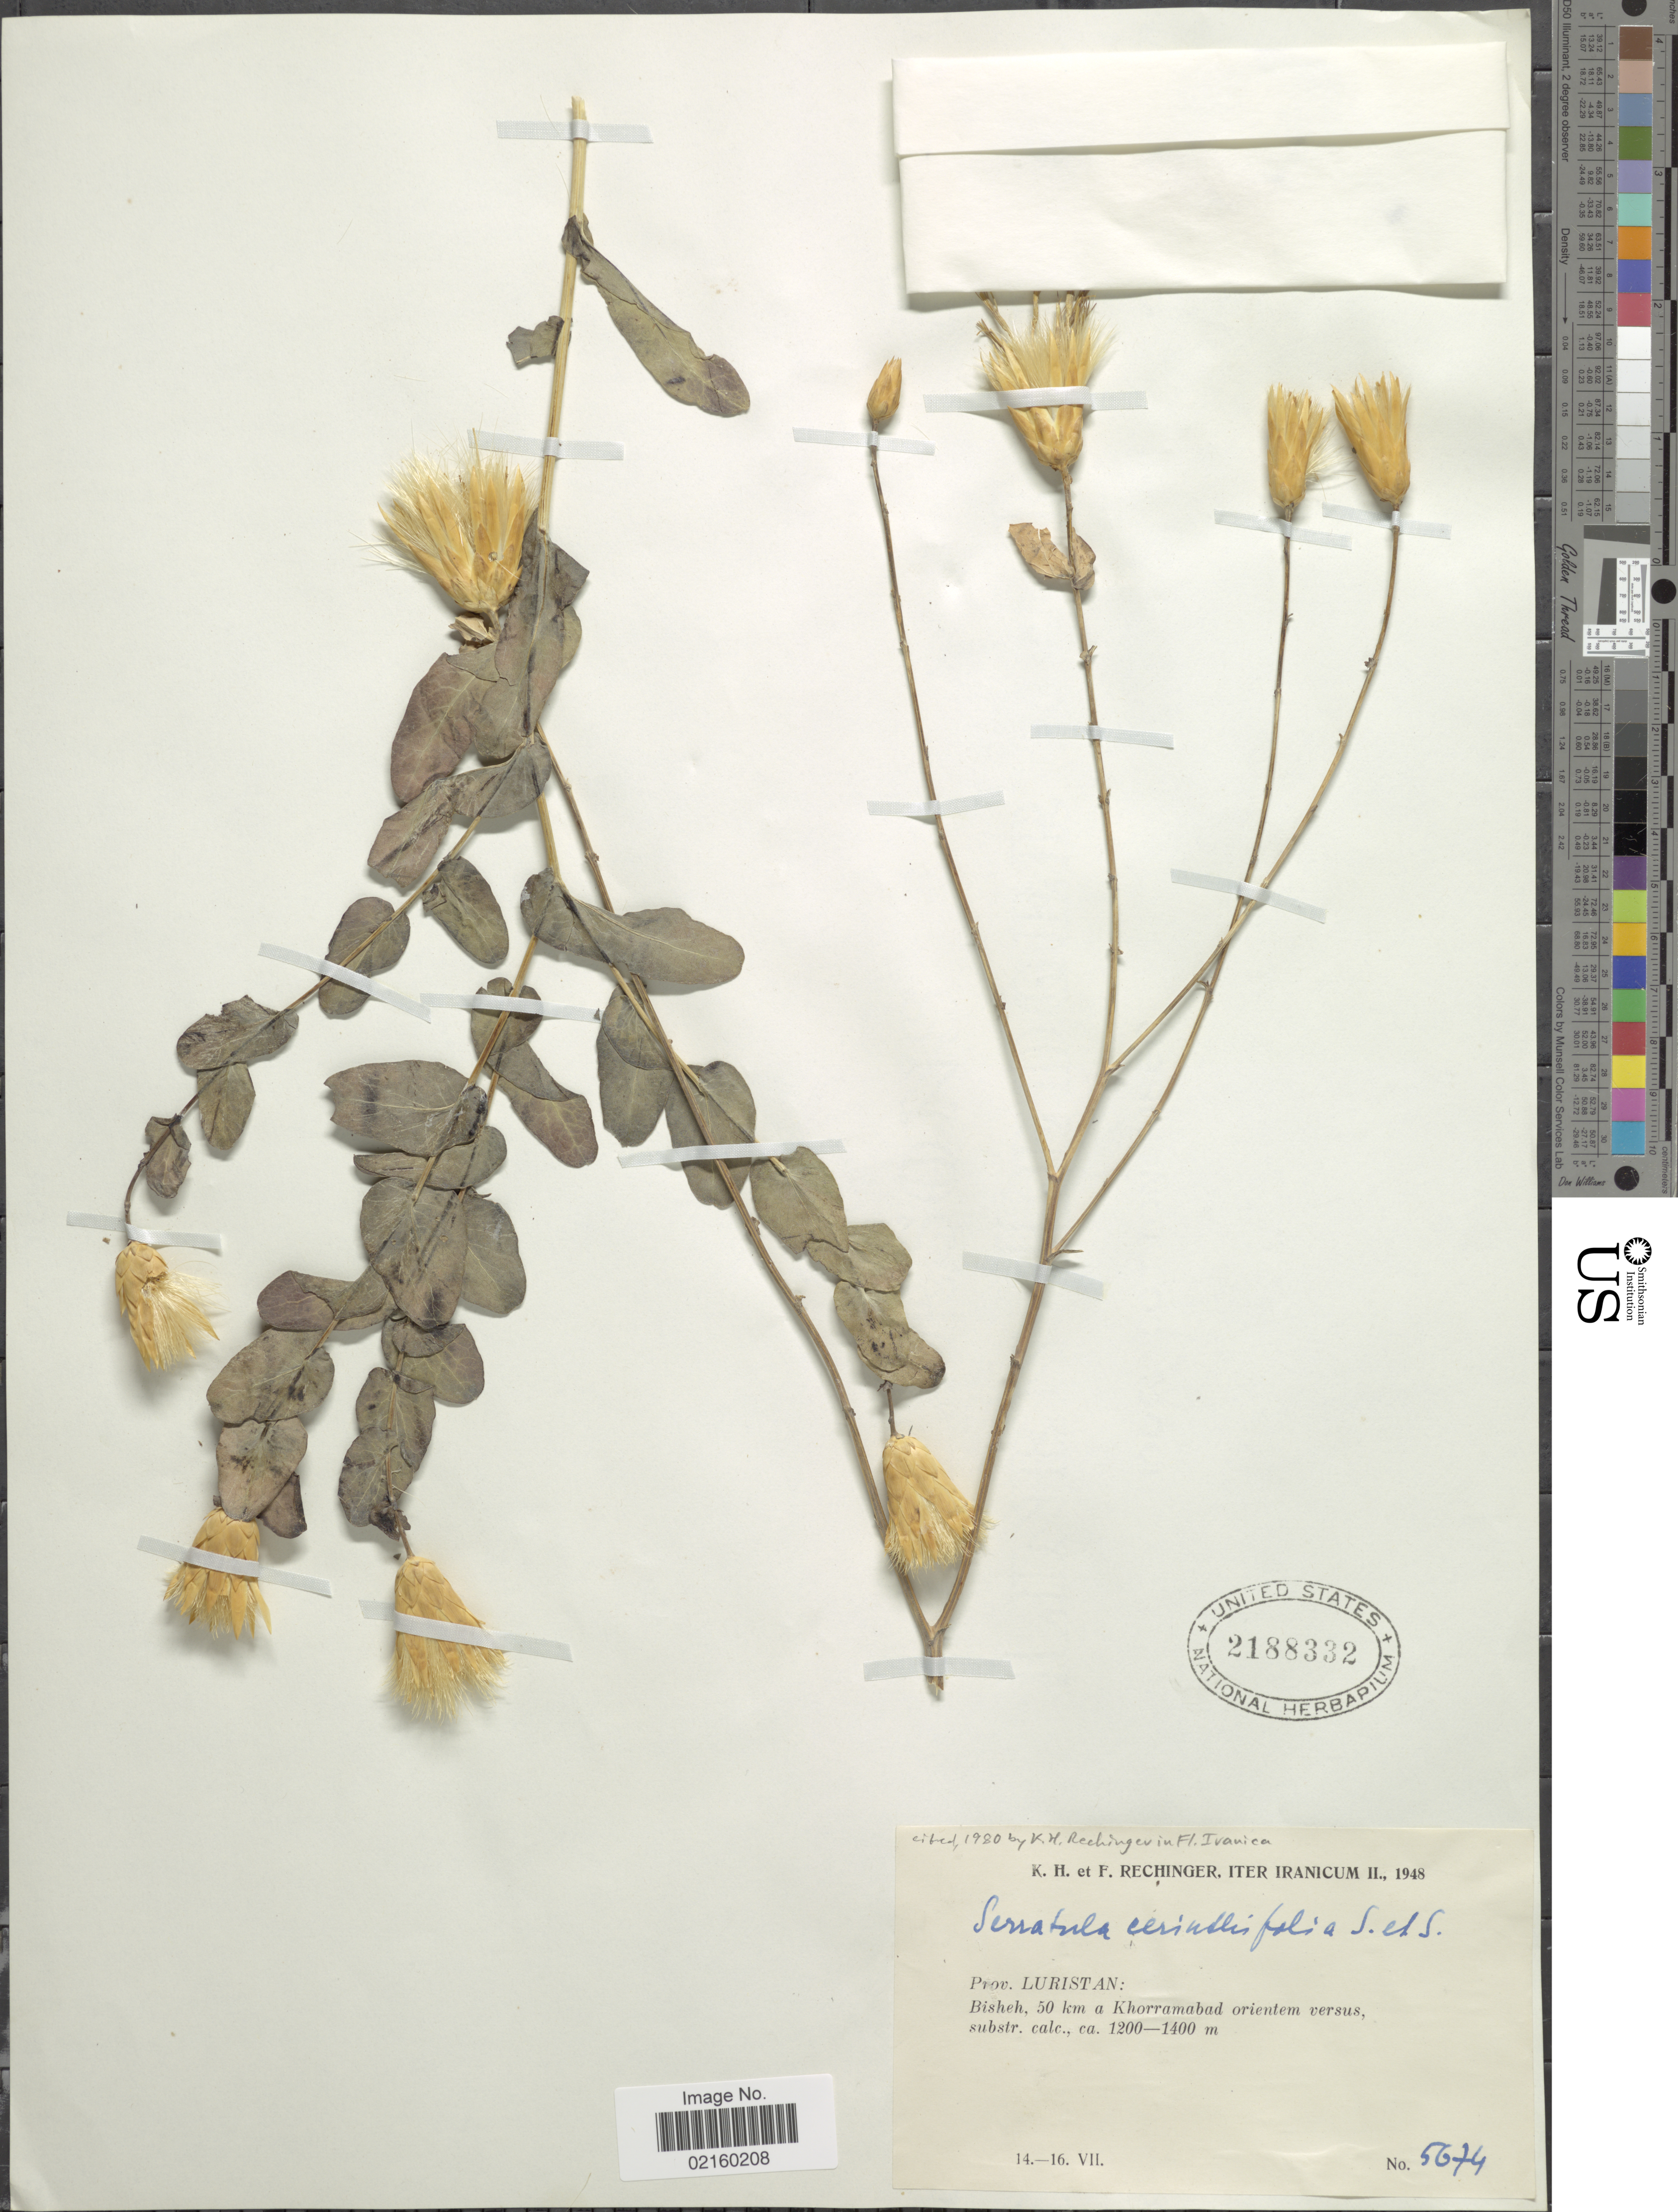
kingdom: Plantae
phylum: Tracheophyta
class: Magnoliopsida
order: Asterales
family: Asteraceae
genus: Serratula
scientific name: Serratula cerinthefolia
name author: Sibth. & Sm.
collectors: K. H. Rechinger & F. Rechinger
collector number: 5674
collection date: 1948-07-14/1948-07-16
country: Iran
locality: Iranicum, Prov. Luristan, Bisheh, 50 km a Khorramabad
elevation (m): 1200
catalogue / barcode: US 2188332